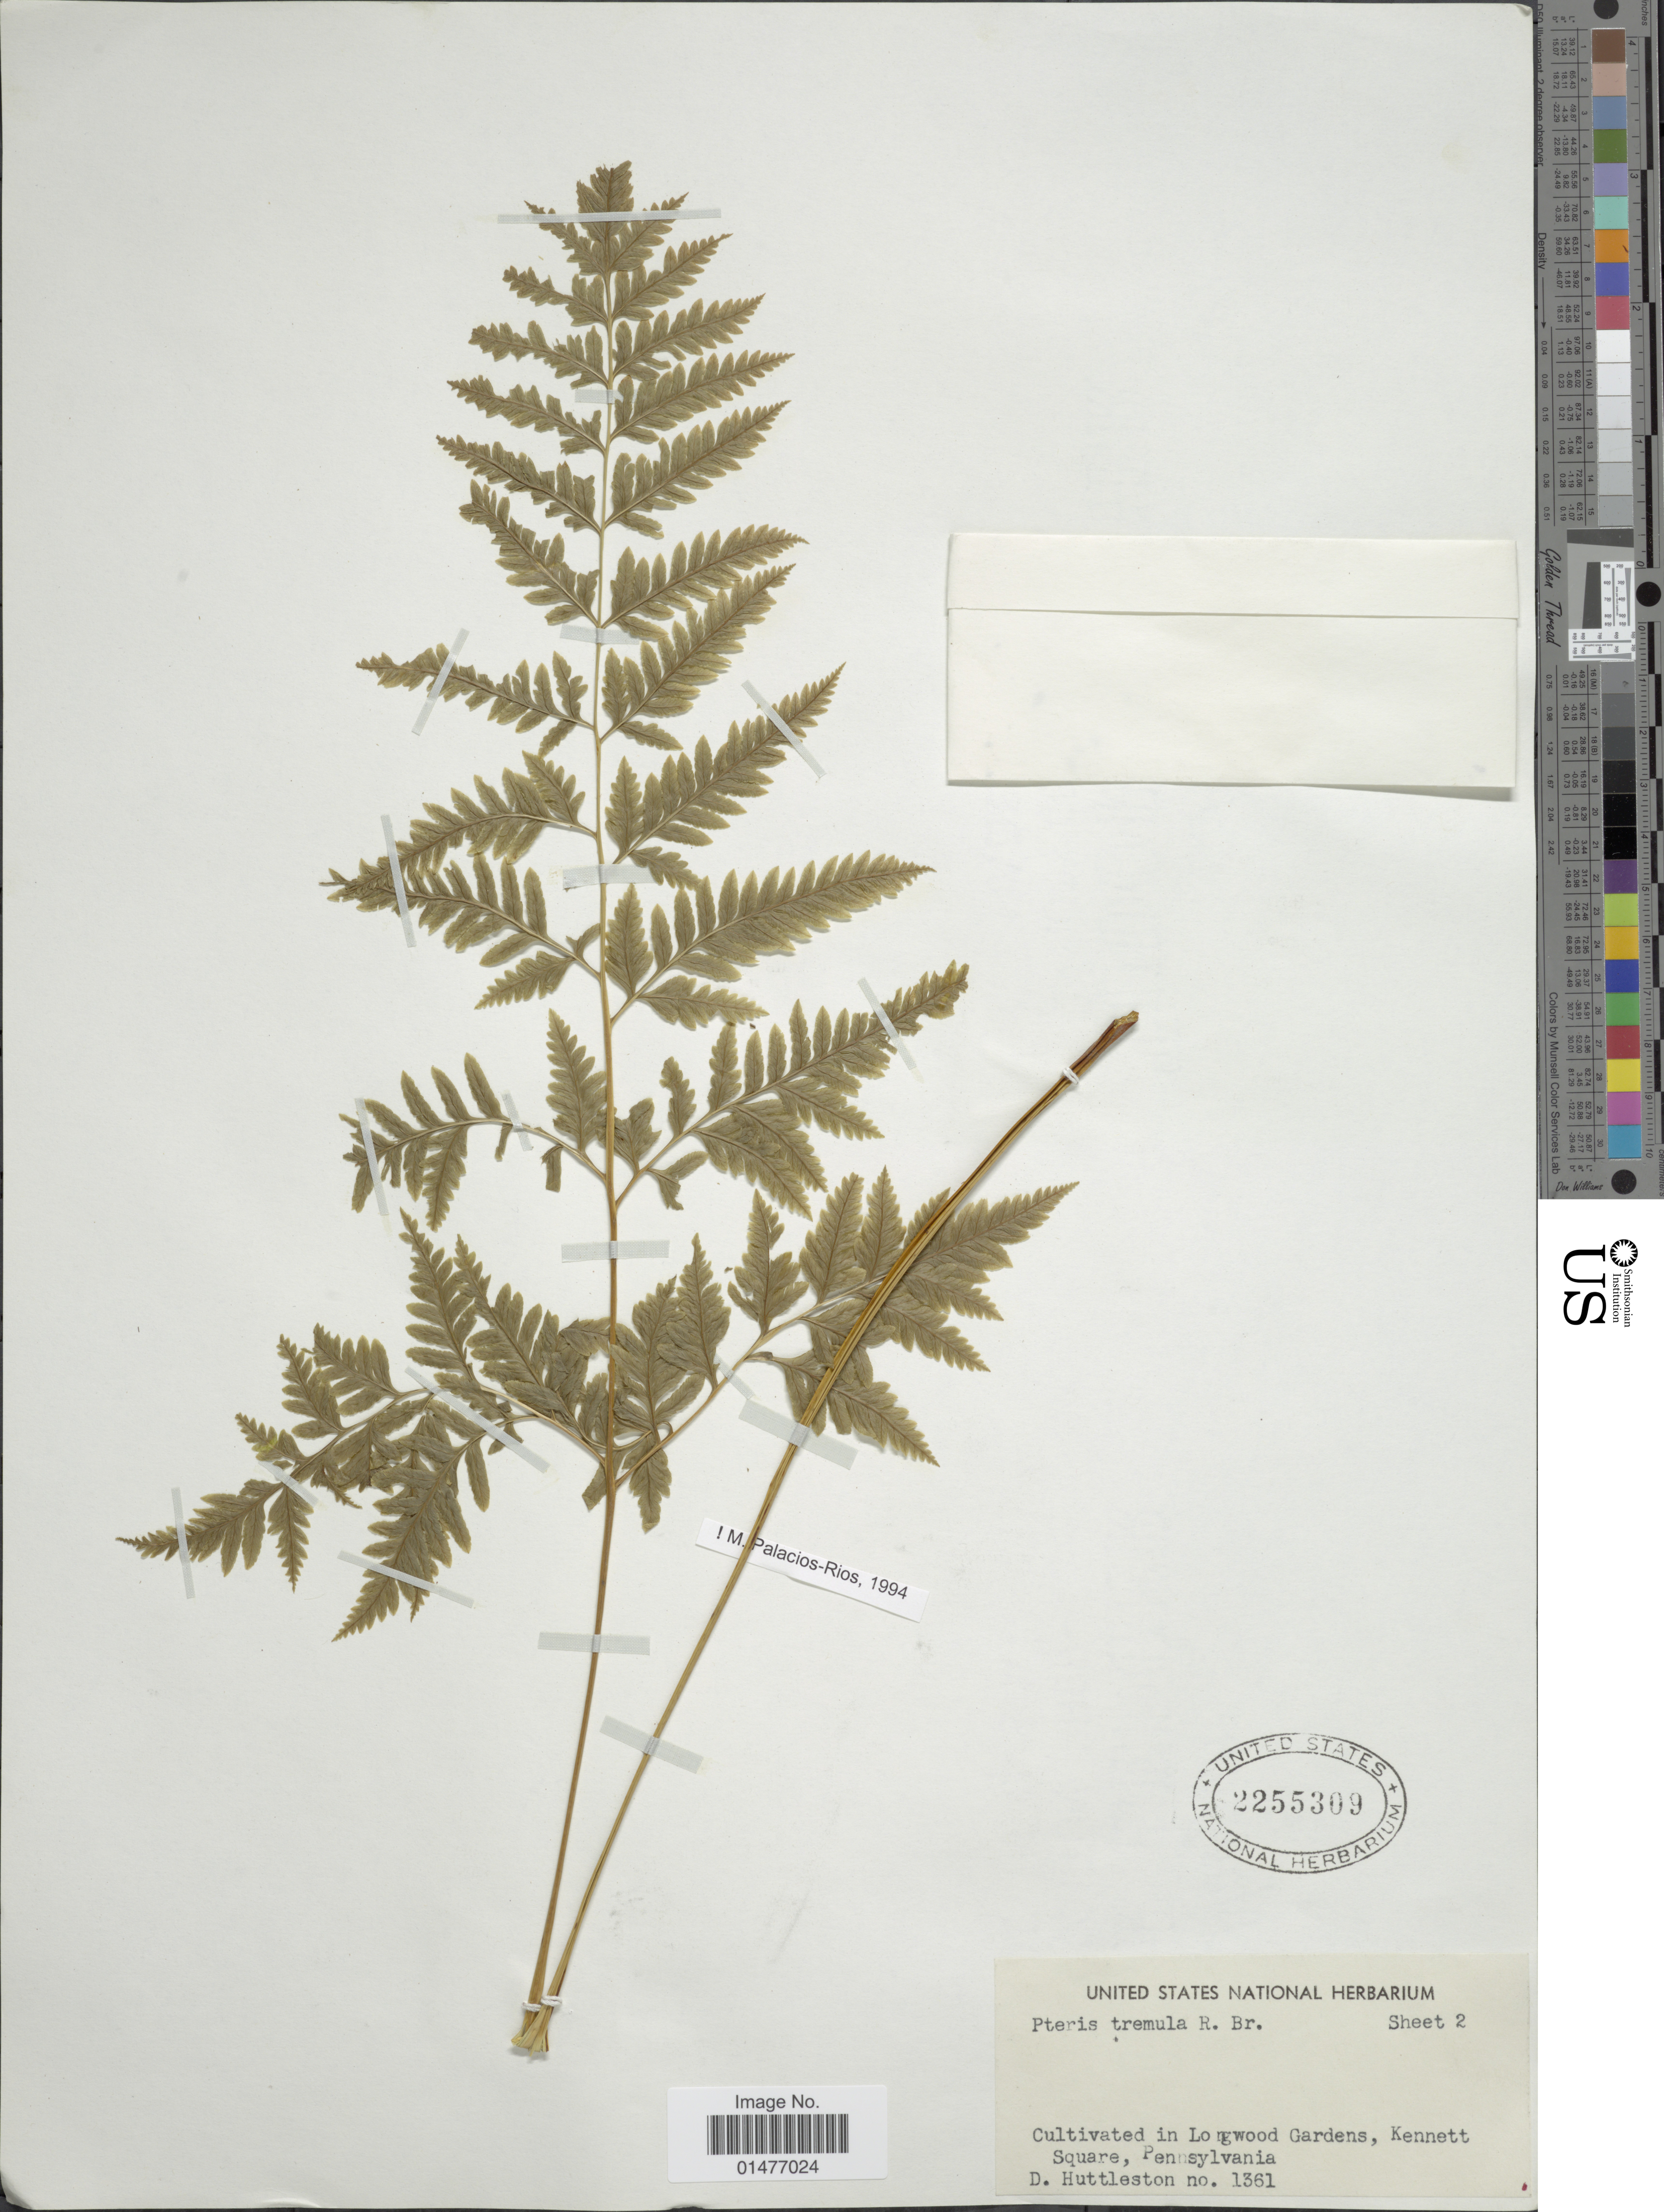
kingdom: Plantae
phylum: Tracheophyta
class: Polypodiopsida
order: Polypodiales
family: Pteridaceae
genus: Pteris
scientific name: Pteris tremula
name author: R. Br.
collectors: D. G. Huttleston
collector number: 1361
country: United States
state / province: Pennsylvania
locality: In longwood Gardens, Kennett Square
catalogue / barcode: US 2255309